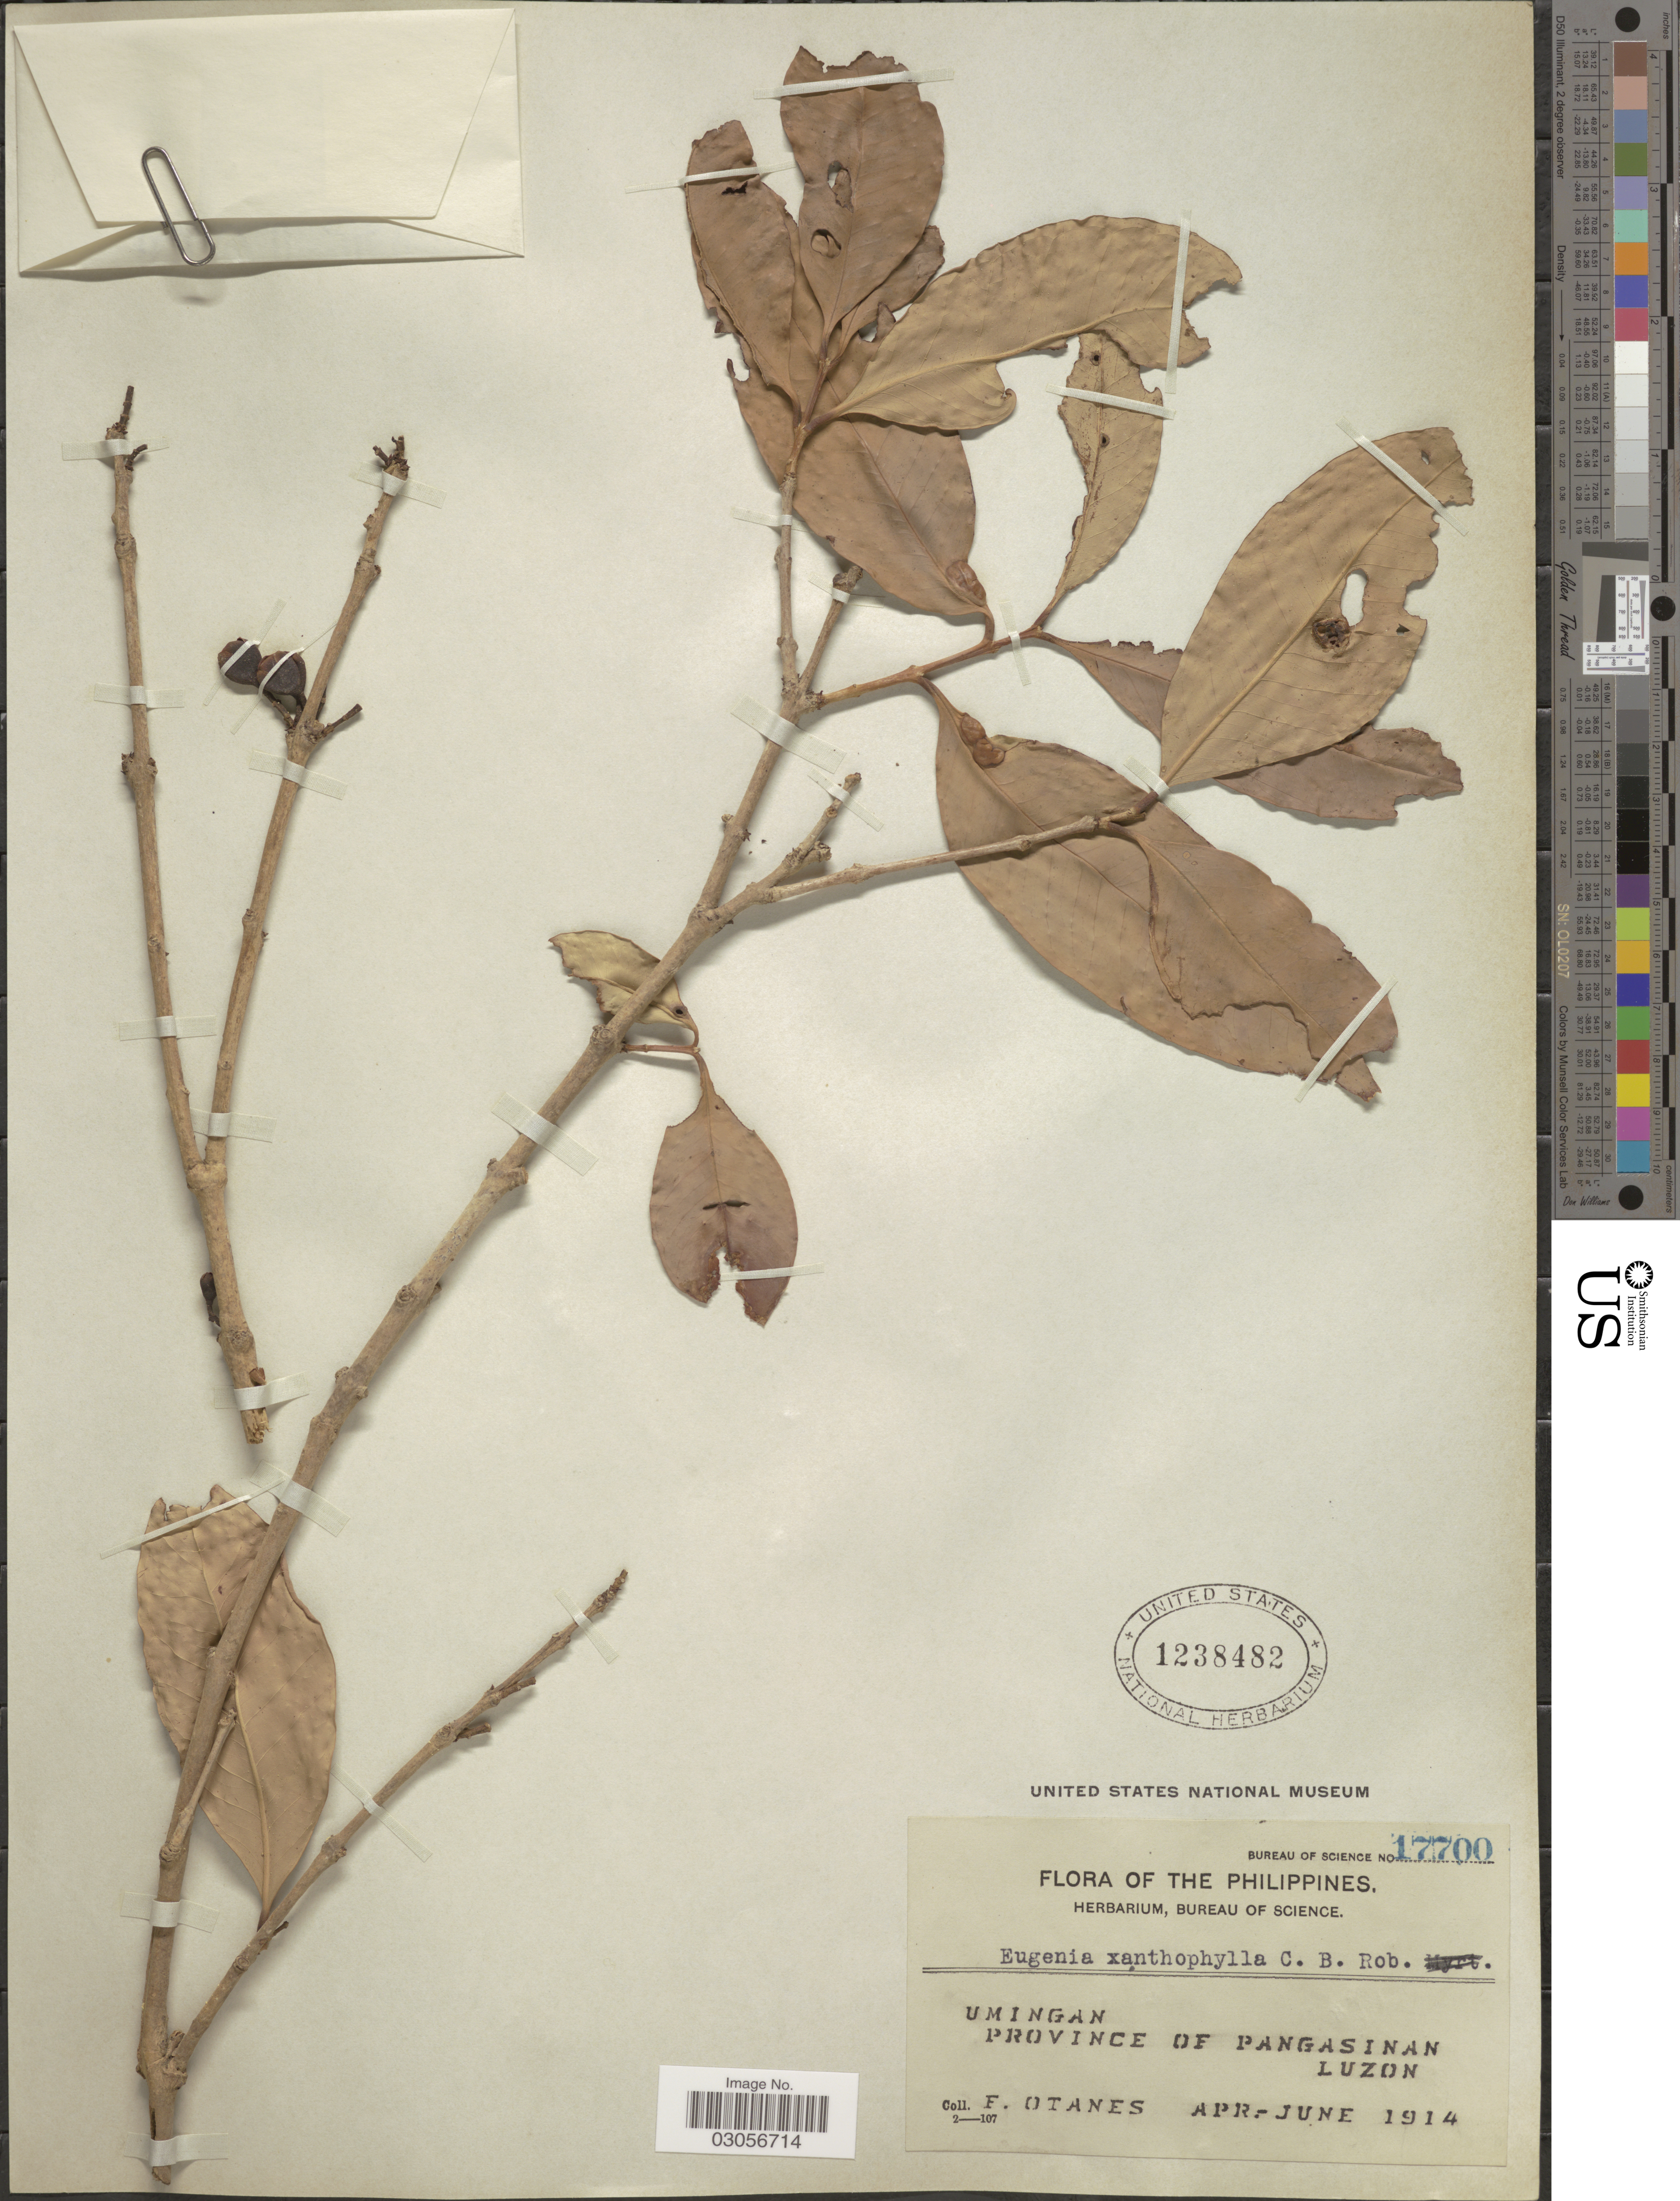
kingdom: Plantae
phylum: Tracheophyta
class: Magnoliopsida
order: Myrtales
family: Myrtaceae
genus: Syzygium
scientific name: Syzygium xanthophyllum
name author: (C.B. Rob.) Merr.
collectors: F. Q. Otanes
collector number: Bureau of Science 17700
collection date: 1914-04/1914-06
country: Philippines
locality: Umingan. Province of Pangasinan. Luzon.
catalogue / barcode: US 1238482